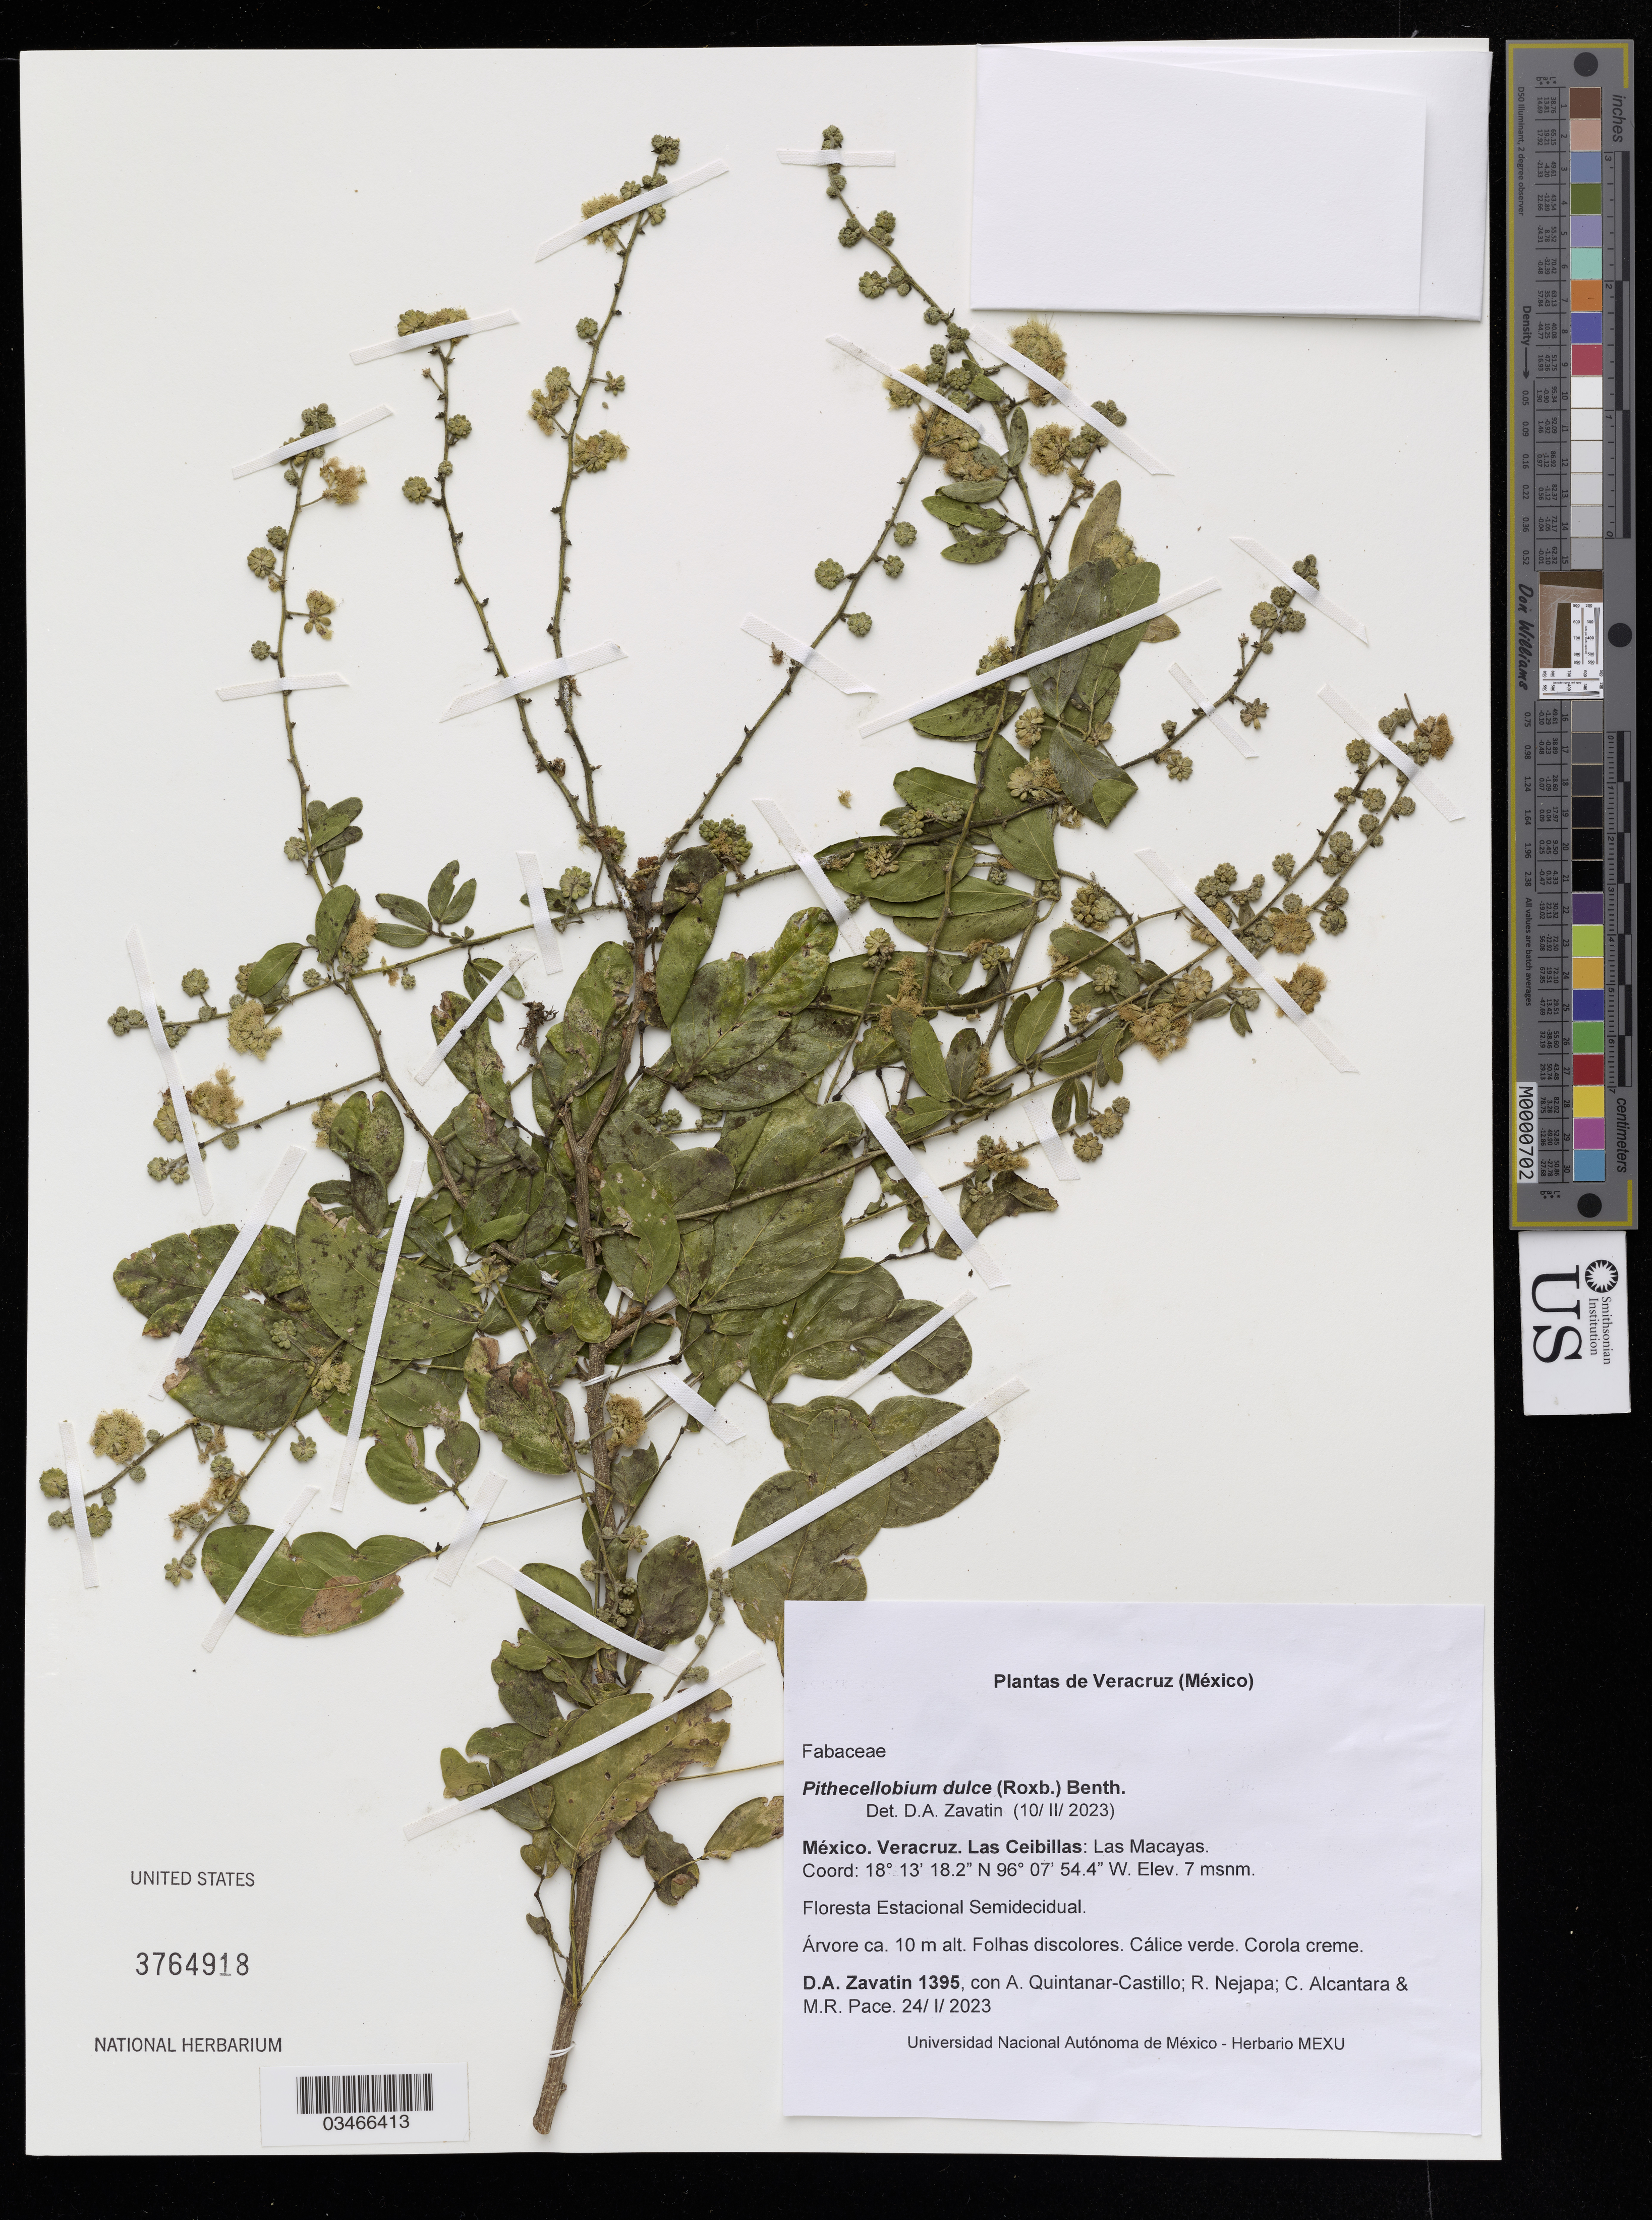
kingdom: Plantae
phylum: Tracheophyta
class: Magnoliopsida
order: Fabales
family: Fabaceae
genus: Pithecellobium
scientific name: Pithecellobium dulce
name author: (Roxb.) Benth.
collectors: D. Zavatin, R. Nejapa & C. Alcantara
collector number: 1395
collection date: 2023-01-24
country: Mexico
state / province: Veracruz Llave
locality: Las Ceibillas: Las Macayas.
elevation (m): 7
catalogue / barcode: US 3764918